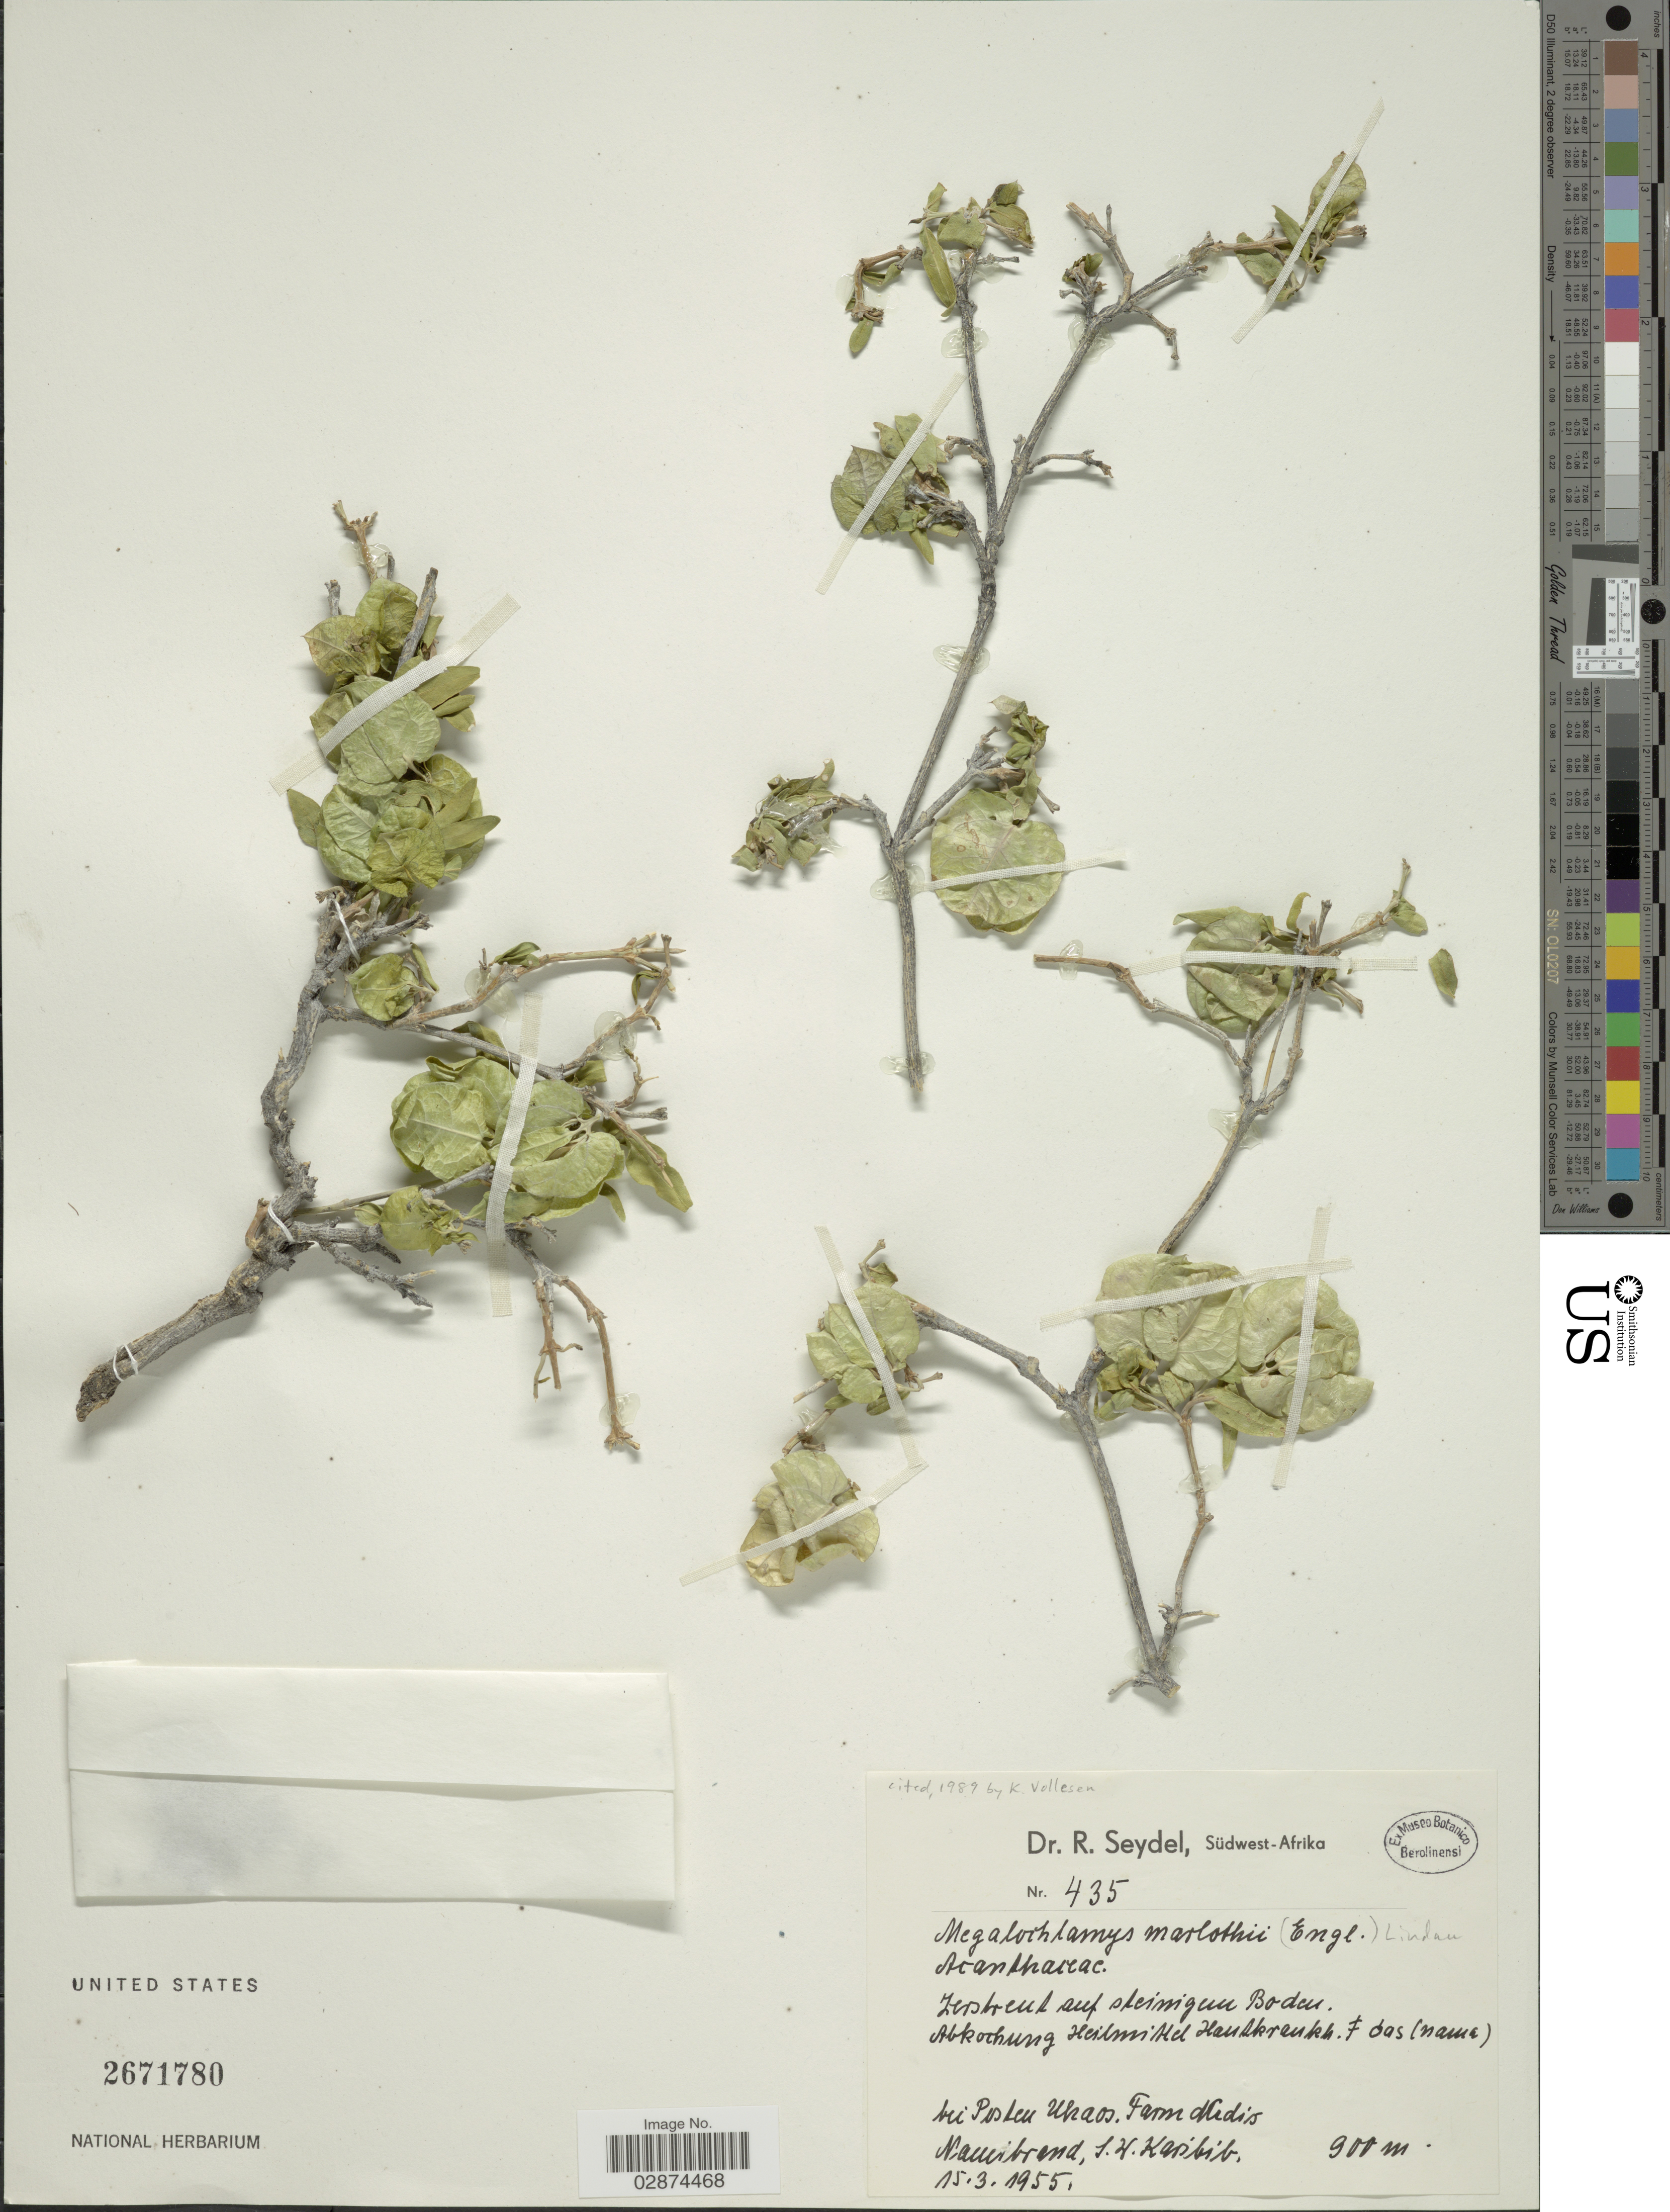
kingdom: Plantae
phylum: Tracheophyta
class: Magnoliopsida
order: Lamiales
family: Acanthaceae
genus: Megalochlamys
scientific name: Megalochlamys marlothii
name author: (Engl.) Lindau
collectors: R. Seydel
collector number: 435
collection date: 1955-03-15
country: Namibia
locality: Südwest-Africa, Bei Posleu Ukaos, Farm Medis Namibrand, I.H. Karibi.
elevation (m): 900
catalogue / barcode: US 2671780